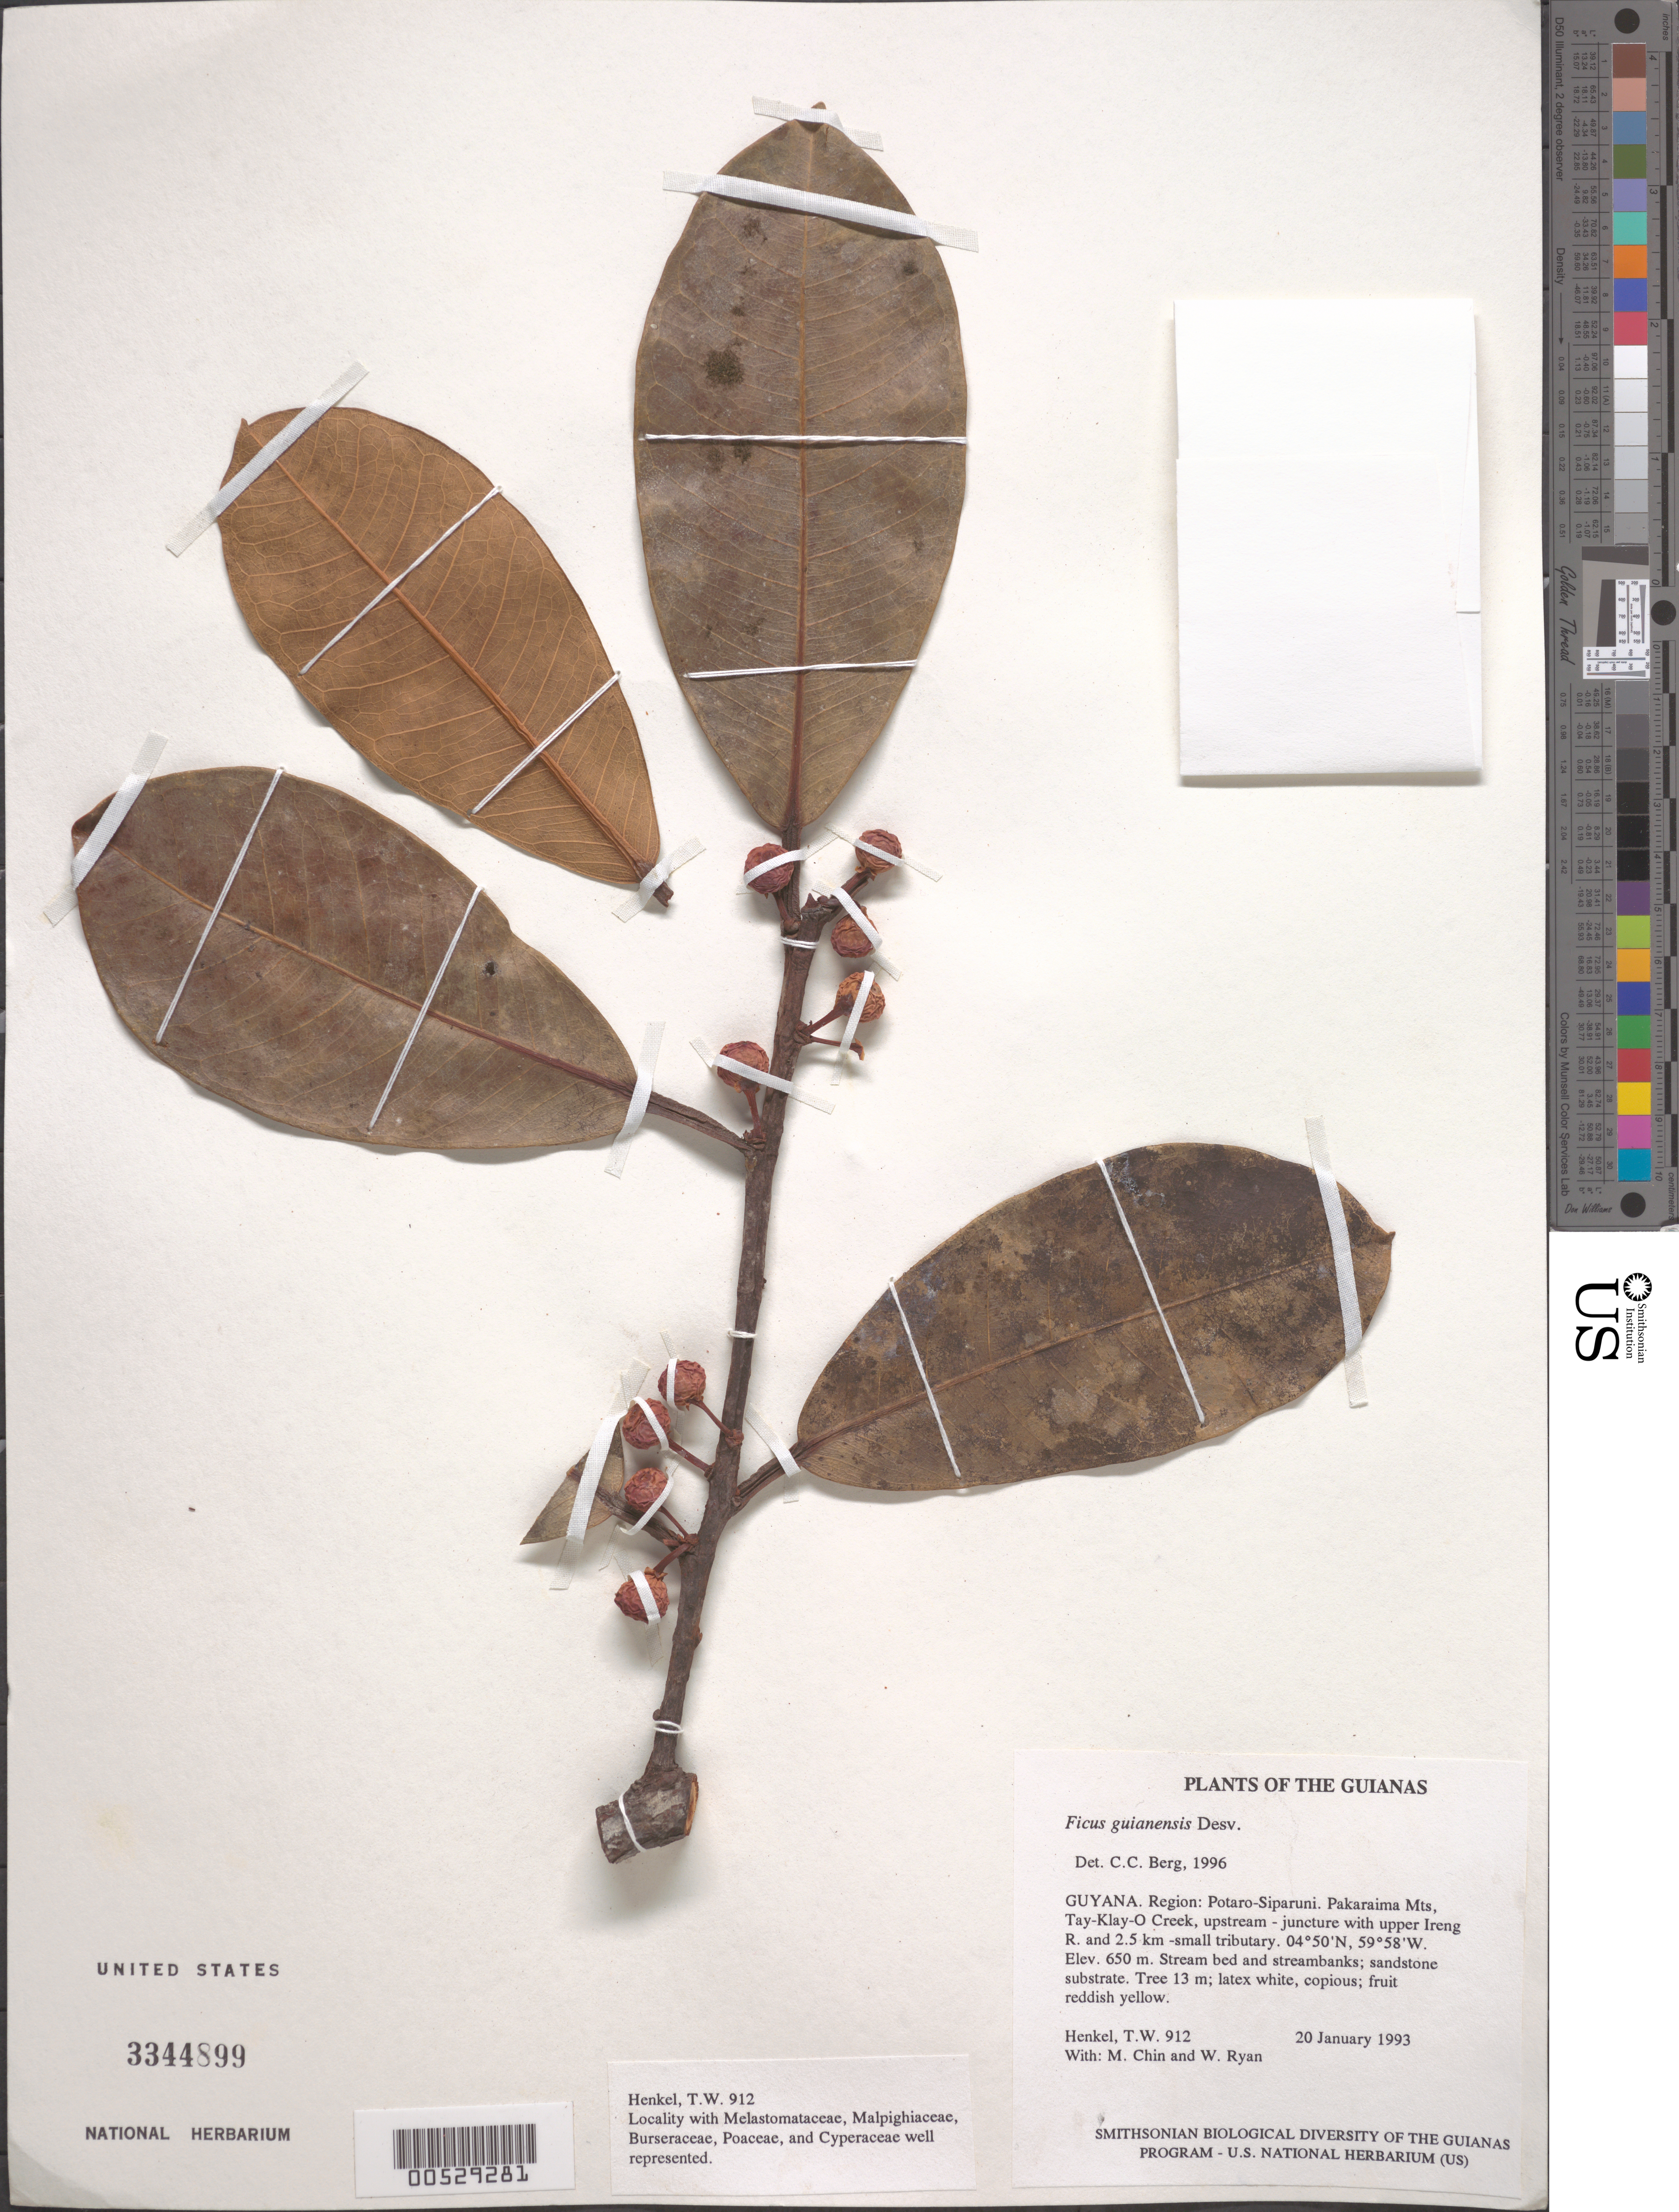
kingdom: Plantae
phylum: Tracheophyta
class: Magnoliopsida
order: Rosales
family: Moraceae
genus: Ficus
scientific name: Ficus guianensis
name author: Desv. ex Ham.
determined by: Berg, C. C.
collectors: T. Henkel, M. Chin & W. Ryan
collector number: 912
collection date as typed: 20 January 1993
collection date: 1993-01-20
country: Guyana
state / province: Potaro-Siparuni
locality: Pakaraima Mts, Tay-Klay-O Creek, upstream - juncture with upper Ireng R. and 2.5 km -small tributary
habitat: Stream bed and streambanks; sandstone substrate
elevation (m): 650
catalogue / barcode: US 3344899